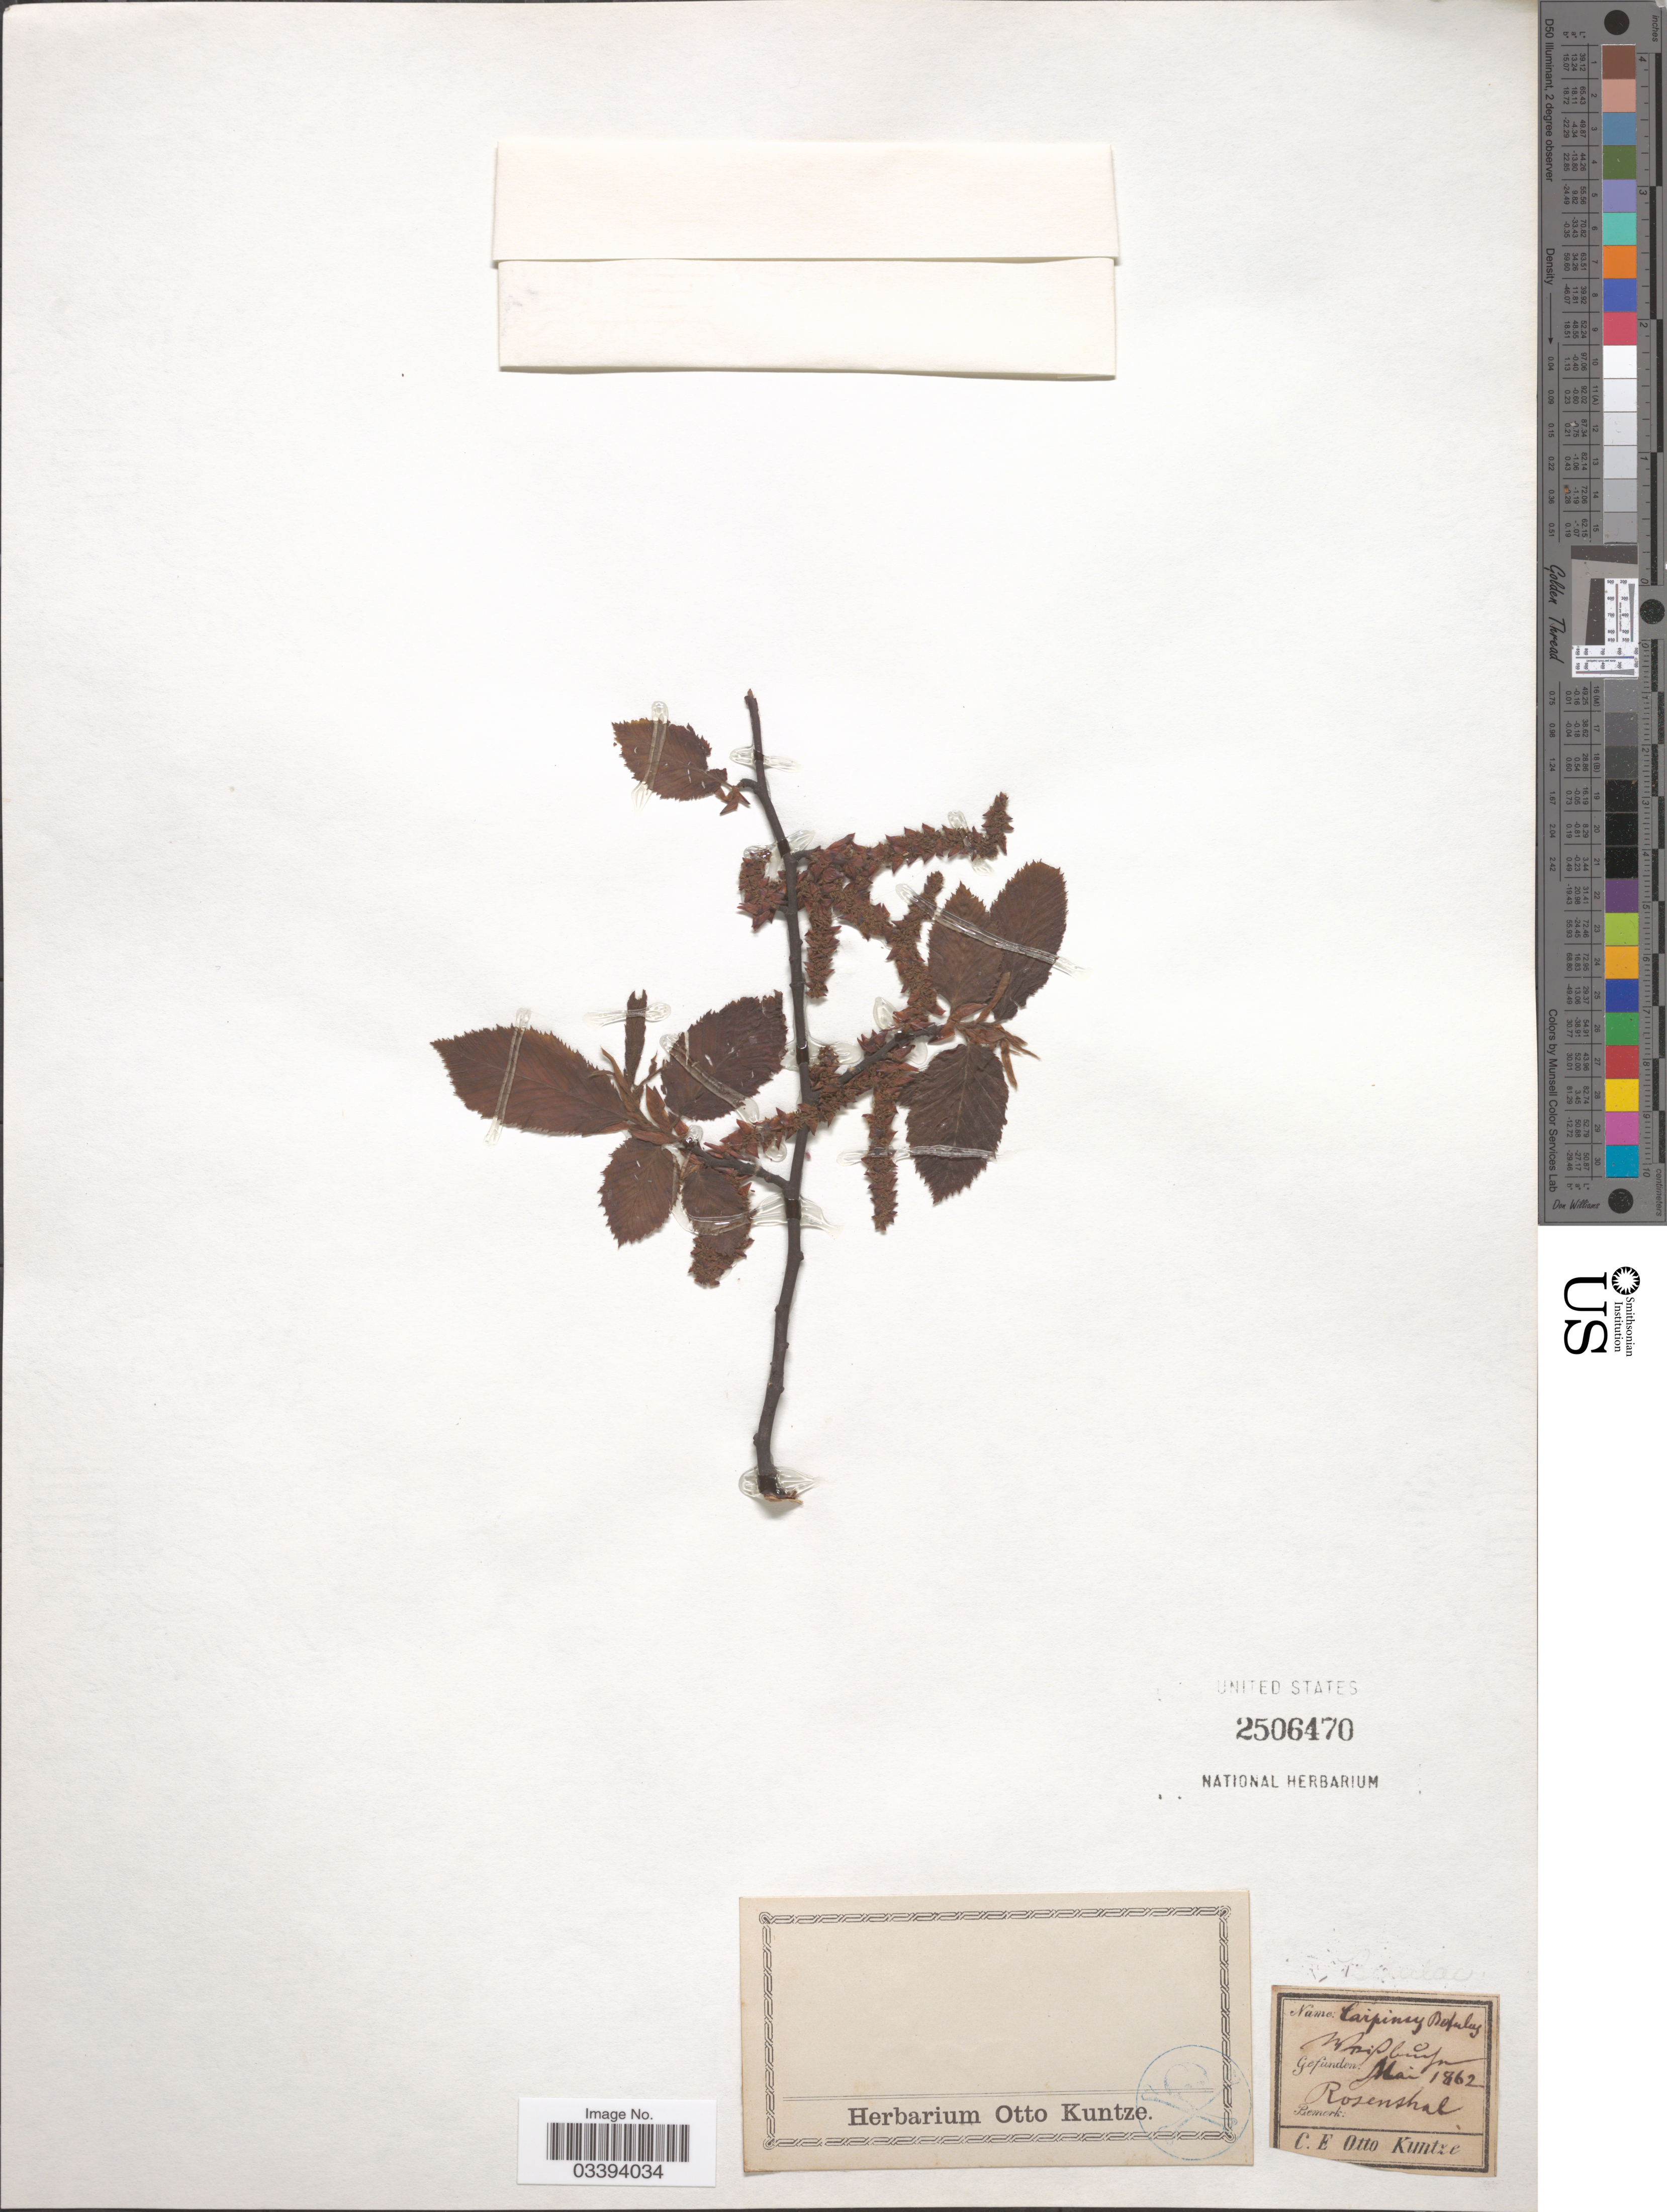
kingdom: Plantae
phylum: Tracheophyta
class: Magnoliopsida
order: Fagales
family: Betulaceae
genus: Carpinus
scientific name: Carpinus betulus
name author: L.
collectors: C.E.O. Kuntze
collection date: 1862-05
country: Germany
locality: Rosenthal.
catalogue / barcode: US 2506470